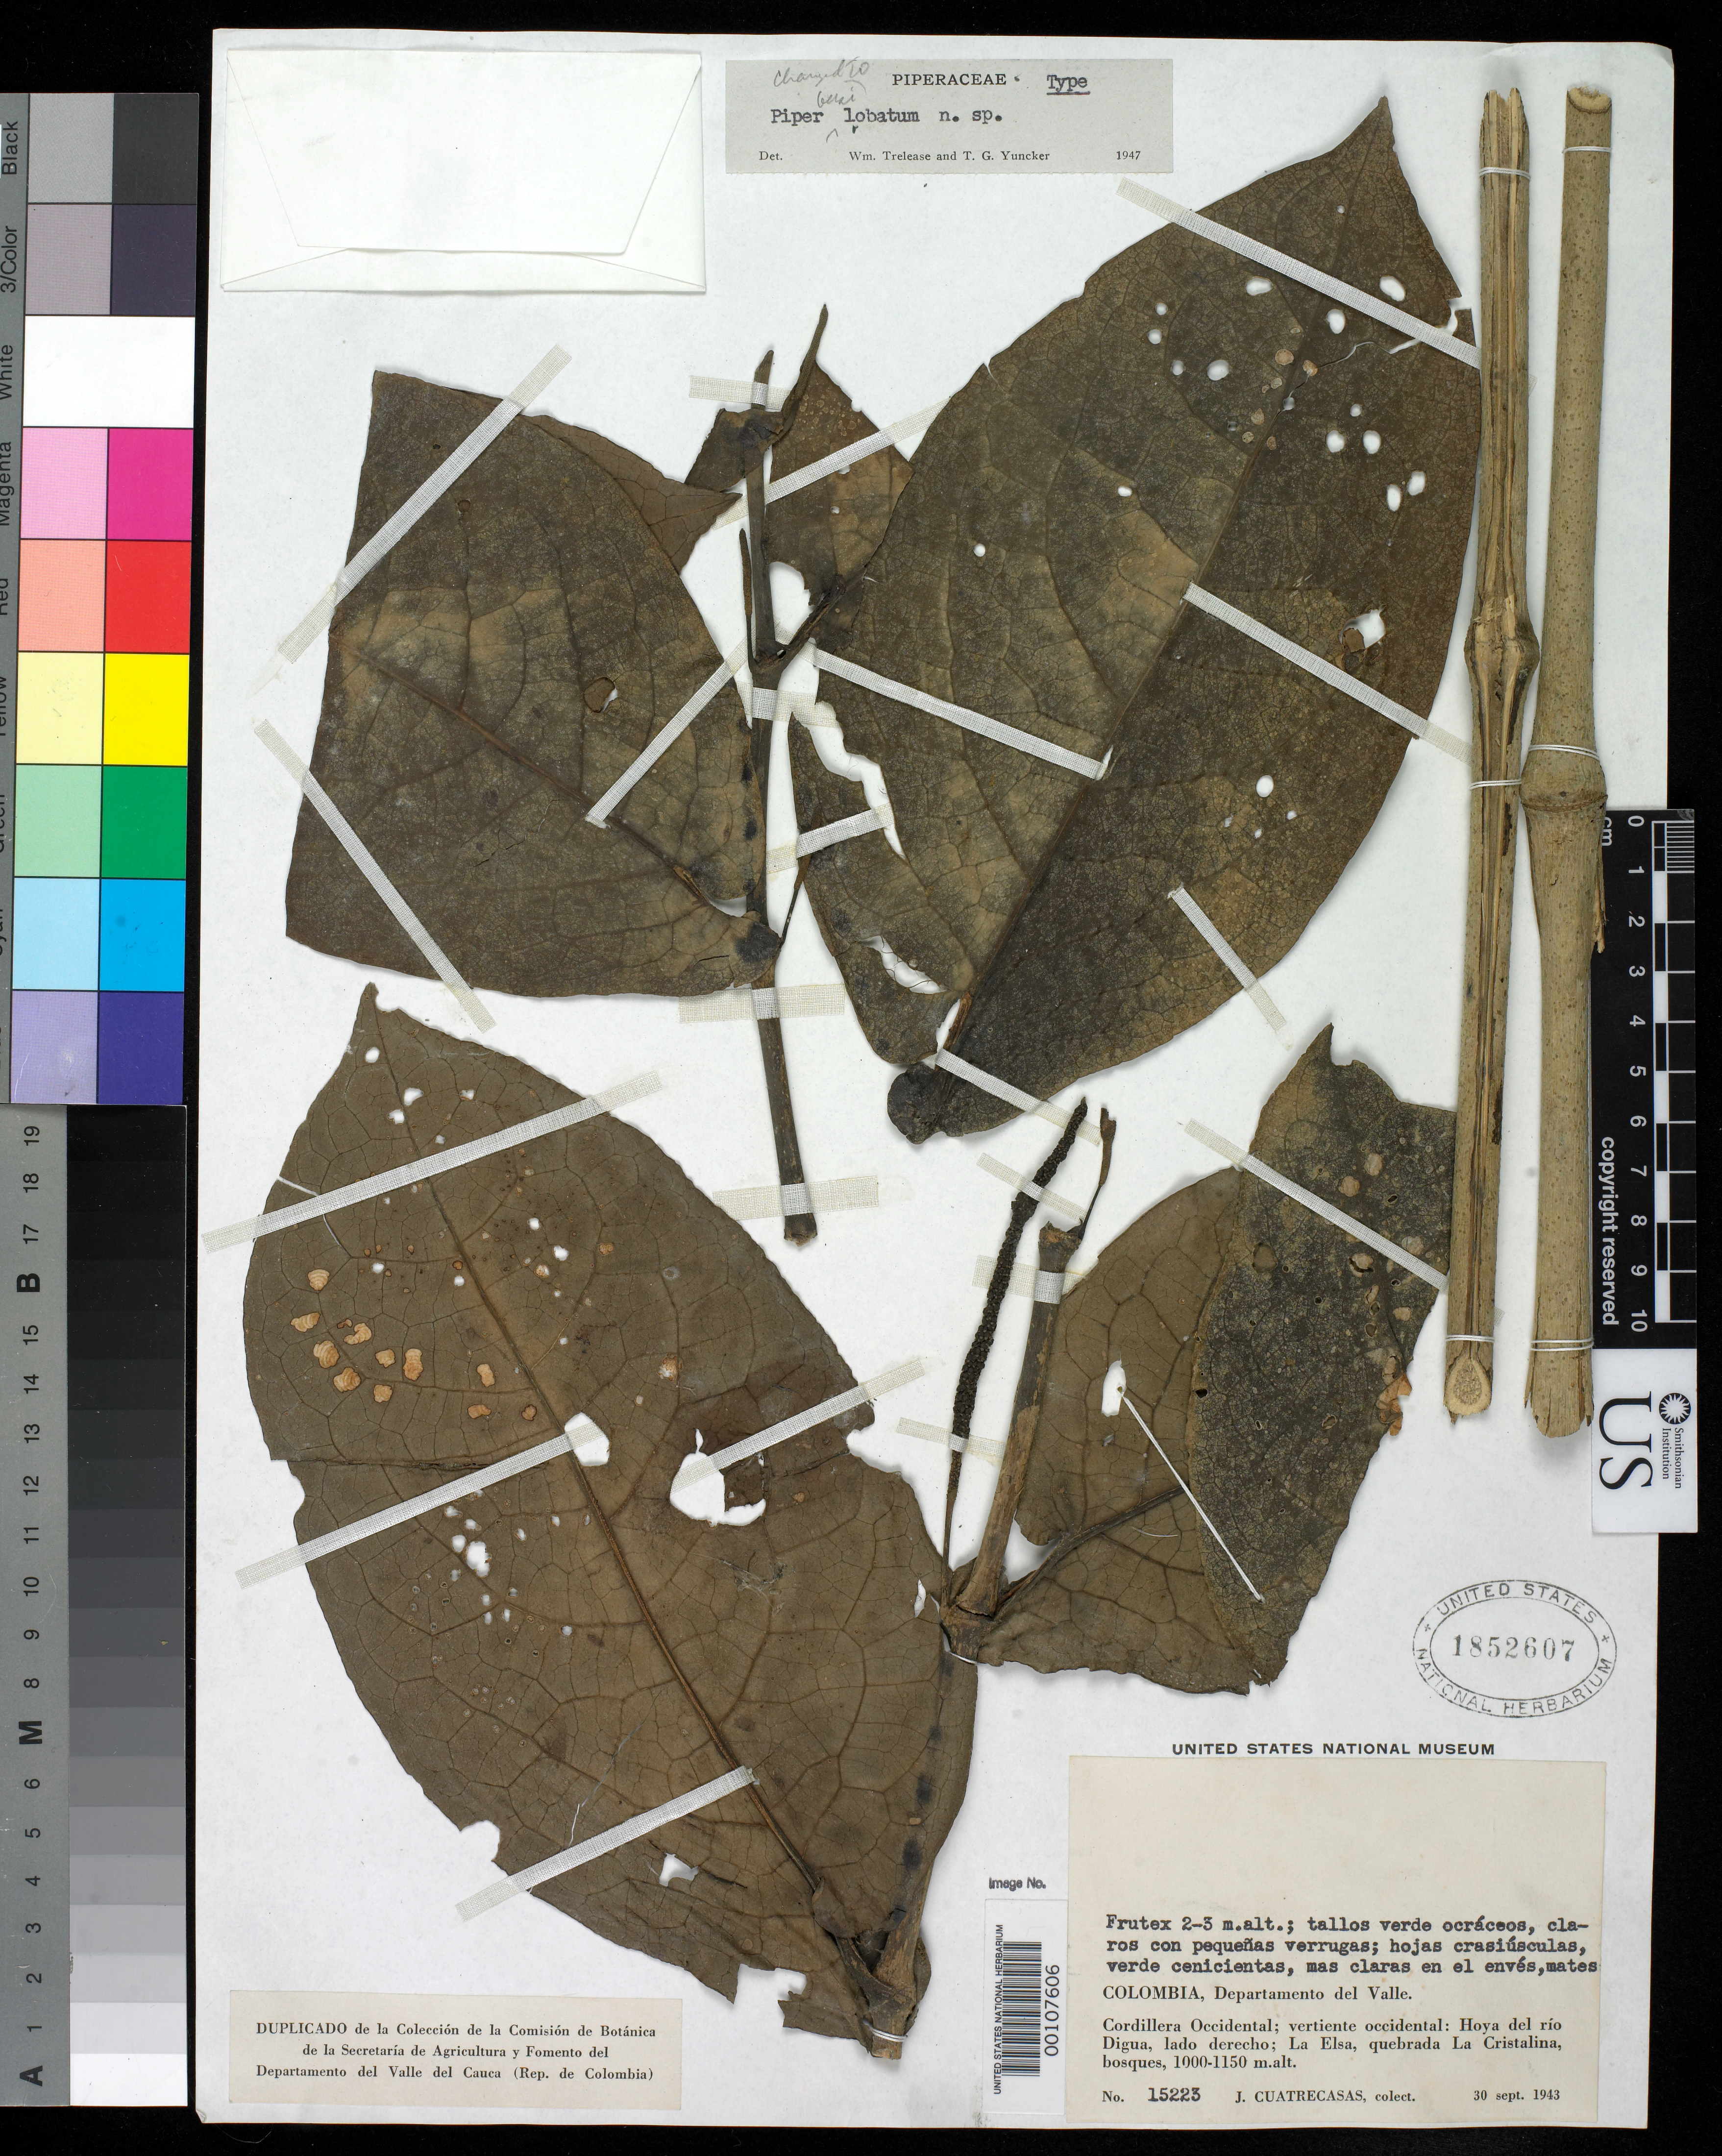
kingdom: Plantae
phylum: Tracheophyta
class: Magnoliopsida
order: Piperales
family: Piperaceae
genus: Piper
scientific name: Piper basilobatum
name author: Trel. & Yunck.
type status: Holotype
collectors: J. Cuatrecasas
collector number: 15223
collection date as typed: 30 Sep 1943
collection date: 1943-09-30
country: Colombia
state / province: Valle del Cauca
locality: Rio Digua Valley, La Elsa.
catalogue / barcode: US 1852607